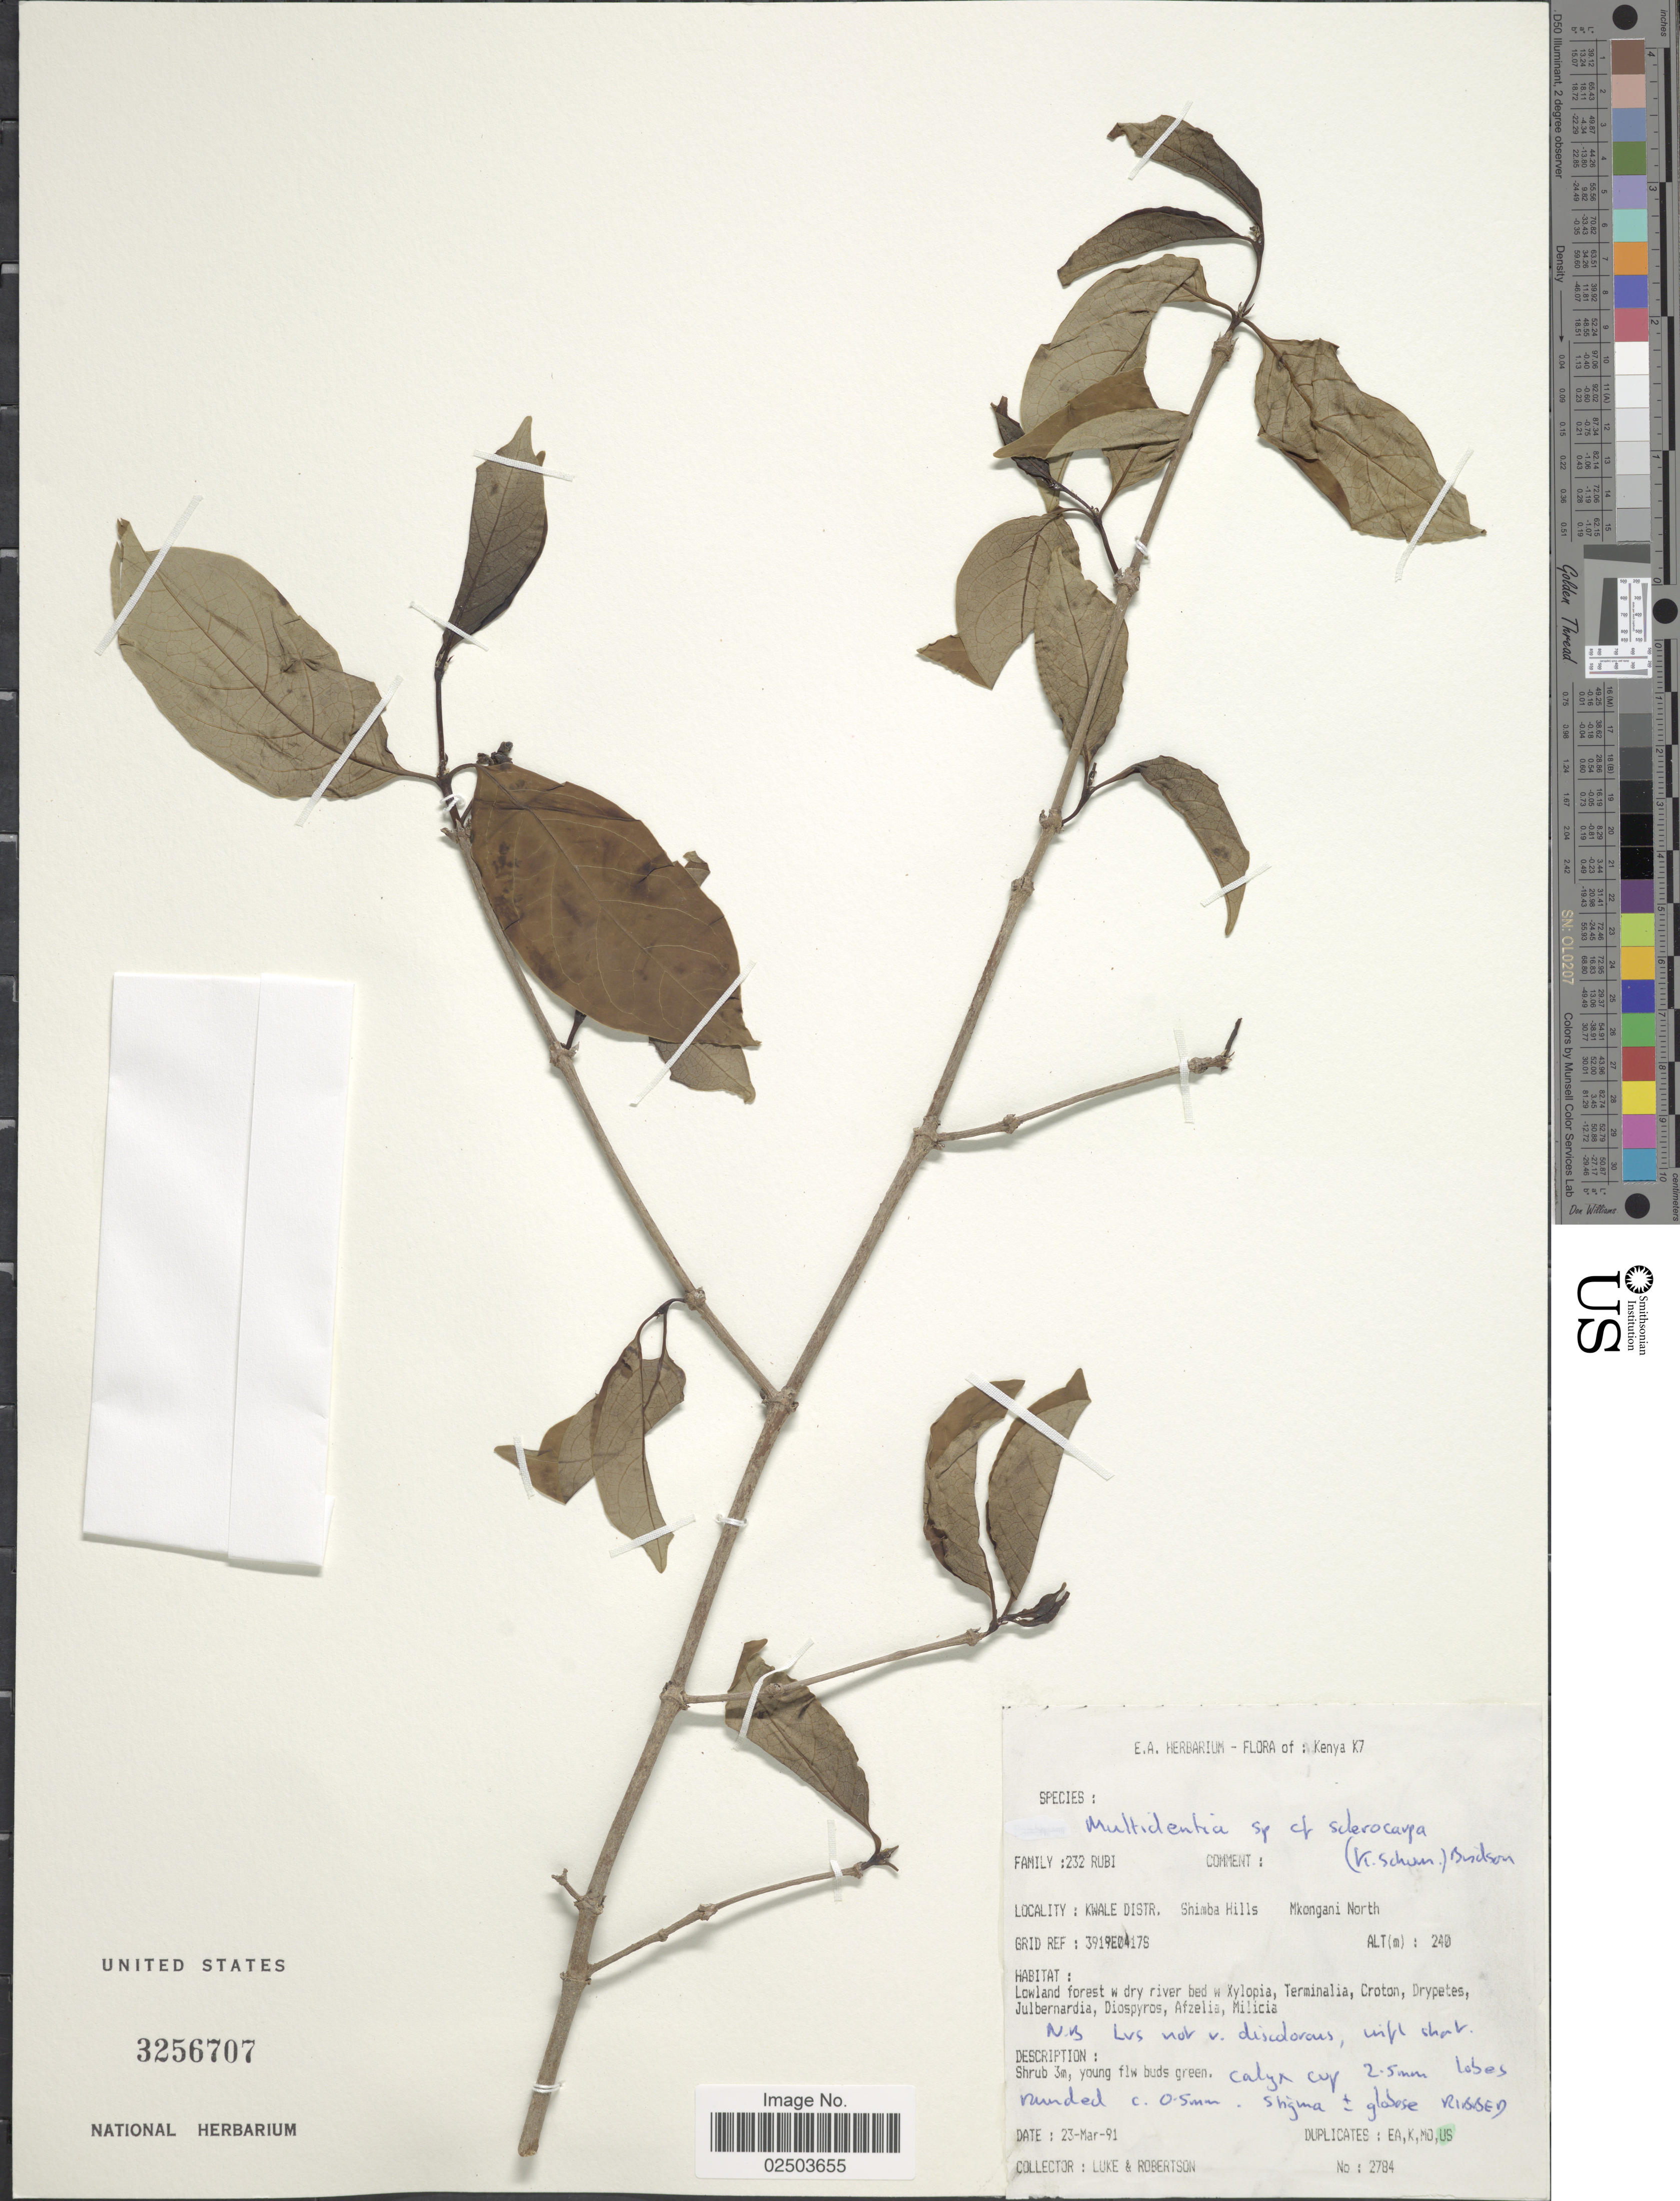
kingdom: Plantae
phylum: Tracheophyta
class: Magnoliopsida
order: Gentianales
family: Rubiaceae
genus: Multidentia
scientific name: Multidentia sclerocarpa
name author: (K. Schum.) Bridson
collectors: -. Luke & -. Robertson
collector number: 2784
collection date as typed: Transcribed d/m/y: 23/3/91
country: Kenya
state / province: Kwale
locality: Kenya K7. Kwale Distr. Shimba Hills, Mkongani North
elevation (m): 240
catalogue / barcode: US 3256707